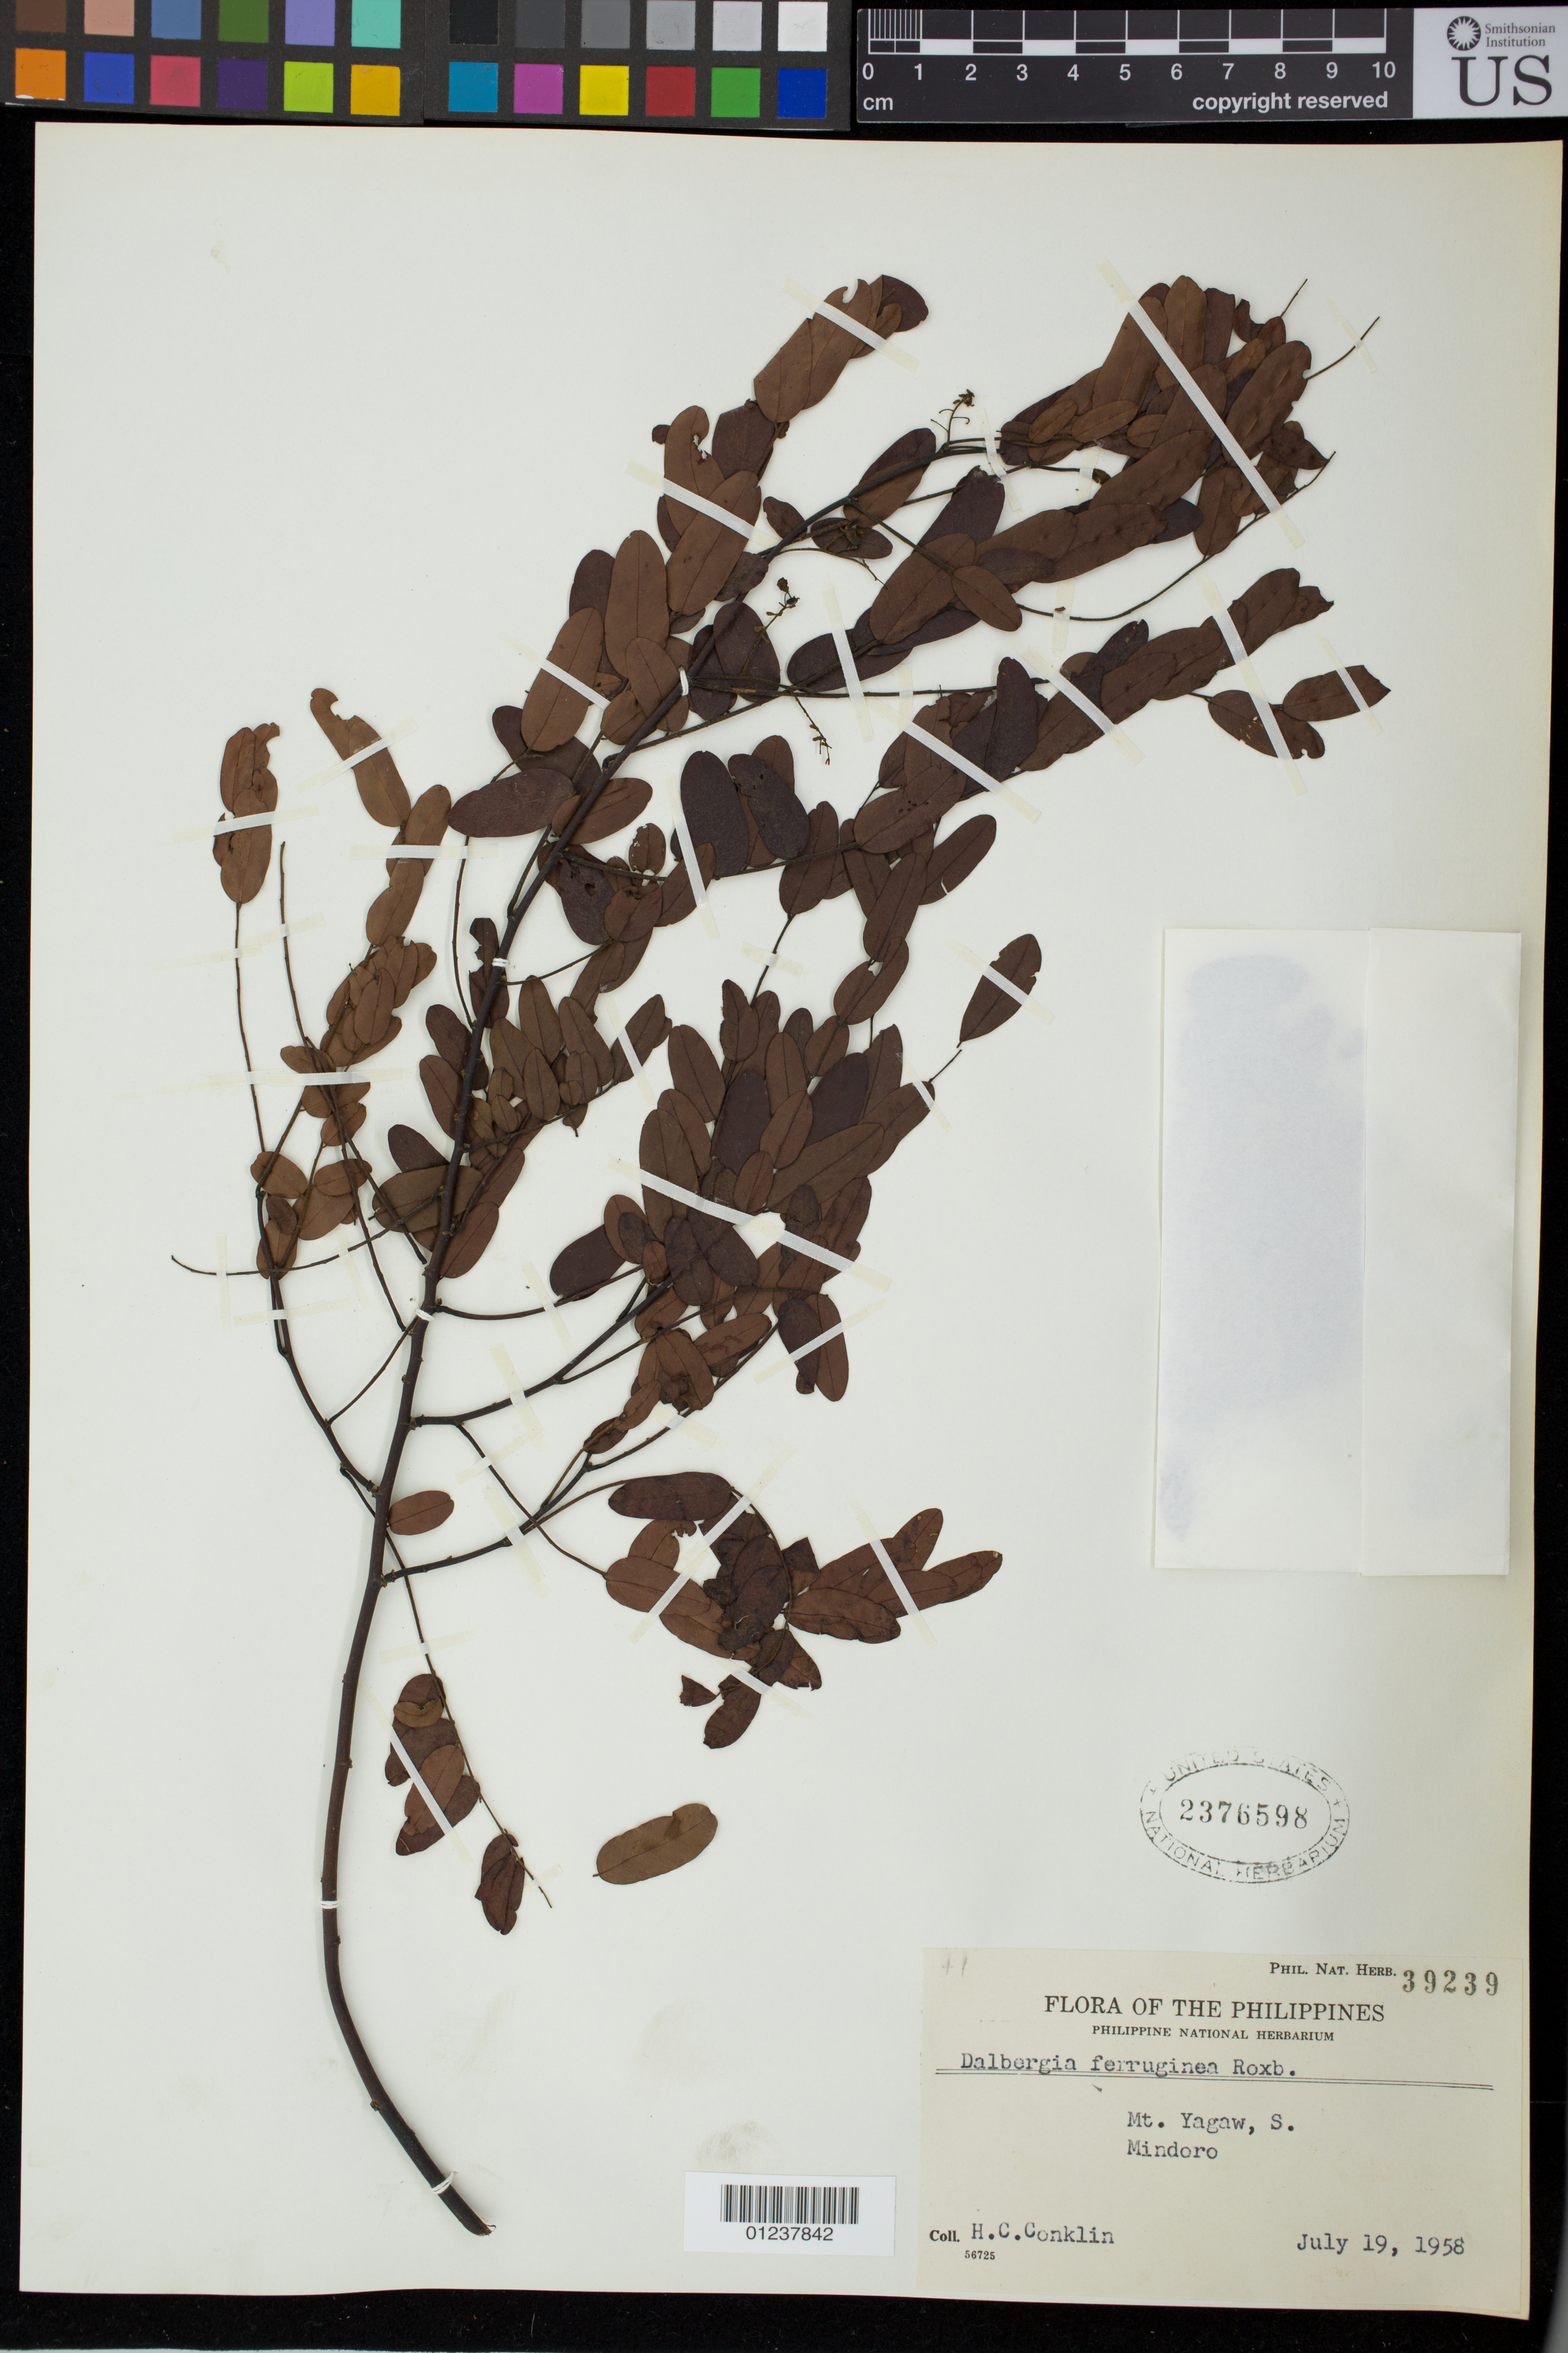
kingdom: Plantae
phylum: Tracheophyta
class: Magnoliopsida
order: Fabales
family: Fabaceae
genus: Dalbergia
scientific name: Dalbergia ferruginea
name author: Roxb.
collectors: H. Conklin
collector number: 39239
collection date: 1958-07-19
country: Philippines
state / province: Mimaropa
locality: Mount Yagaw, South Mindoro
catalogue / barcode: US 2376598